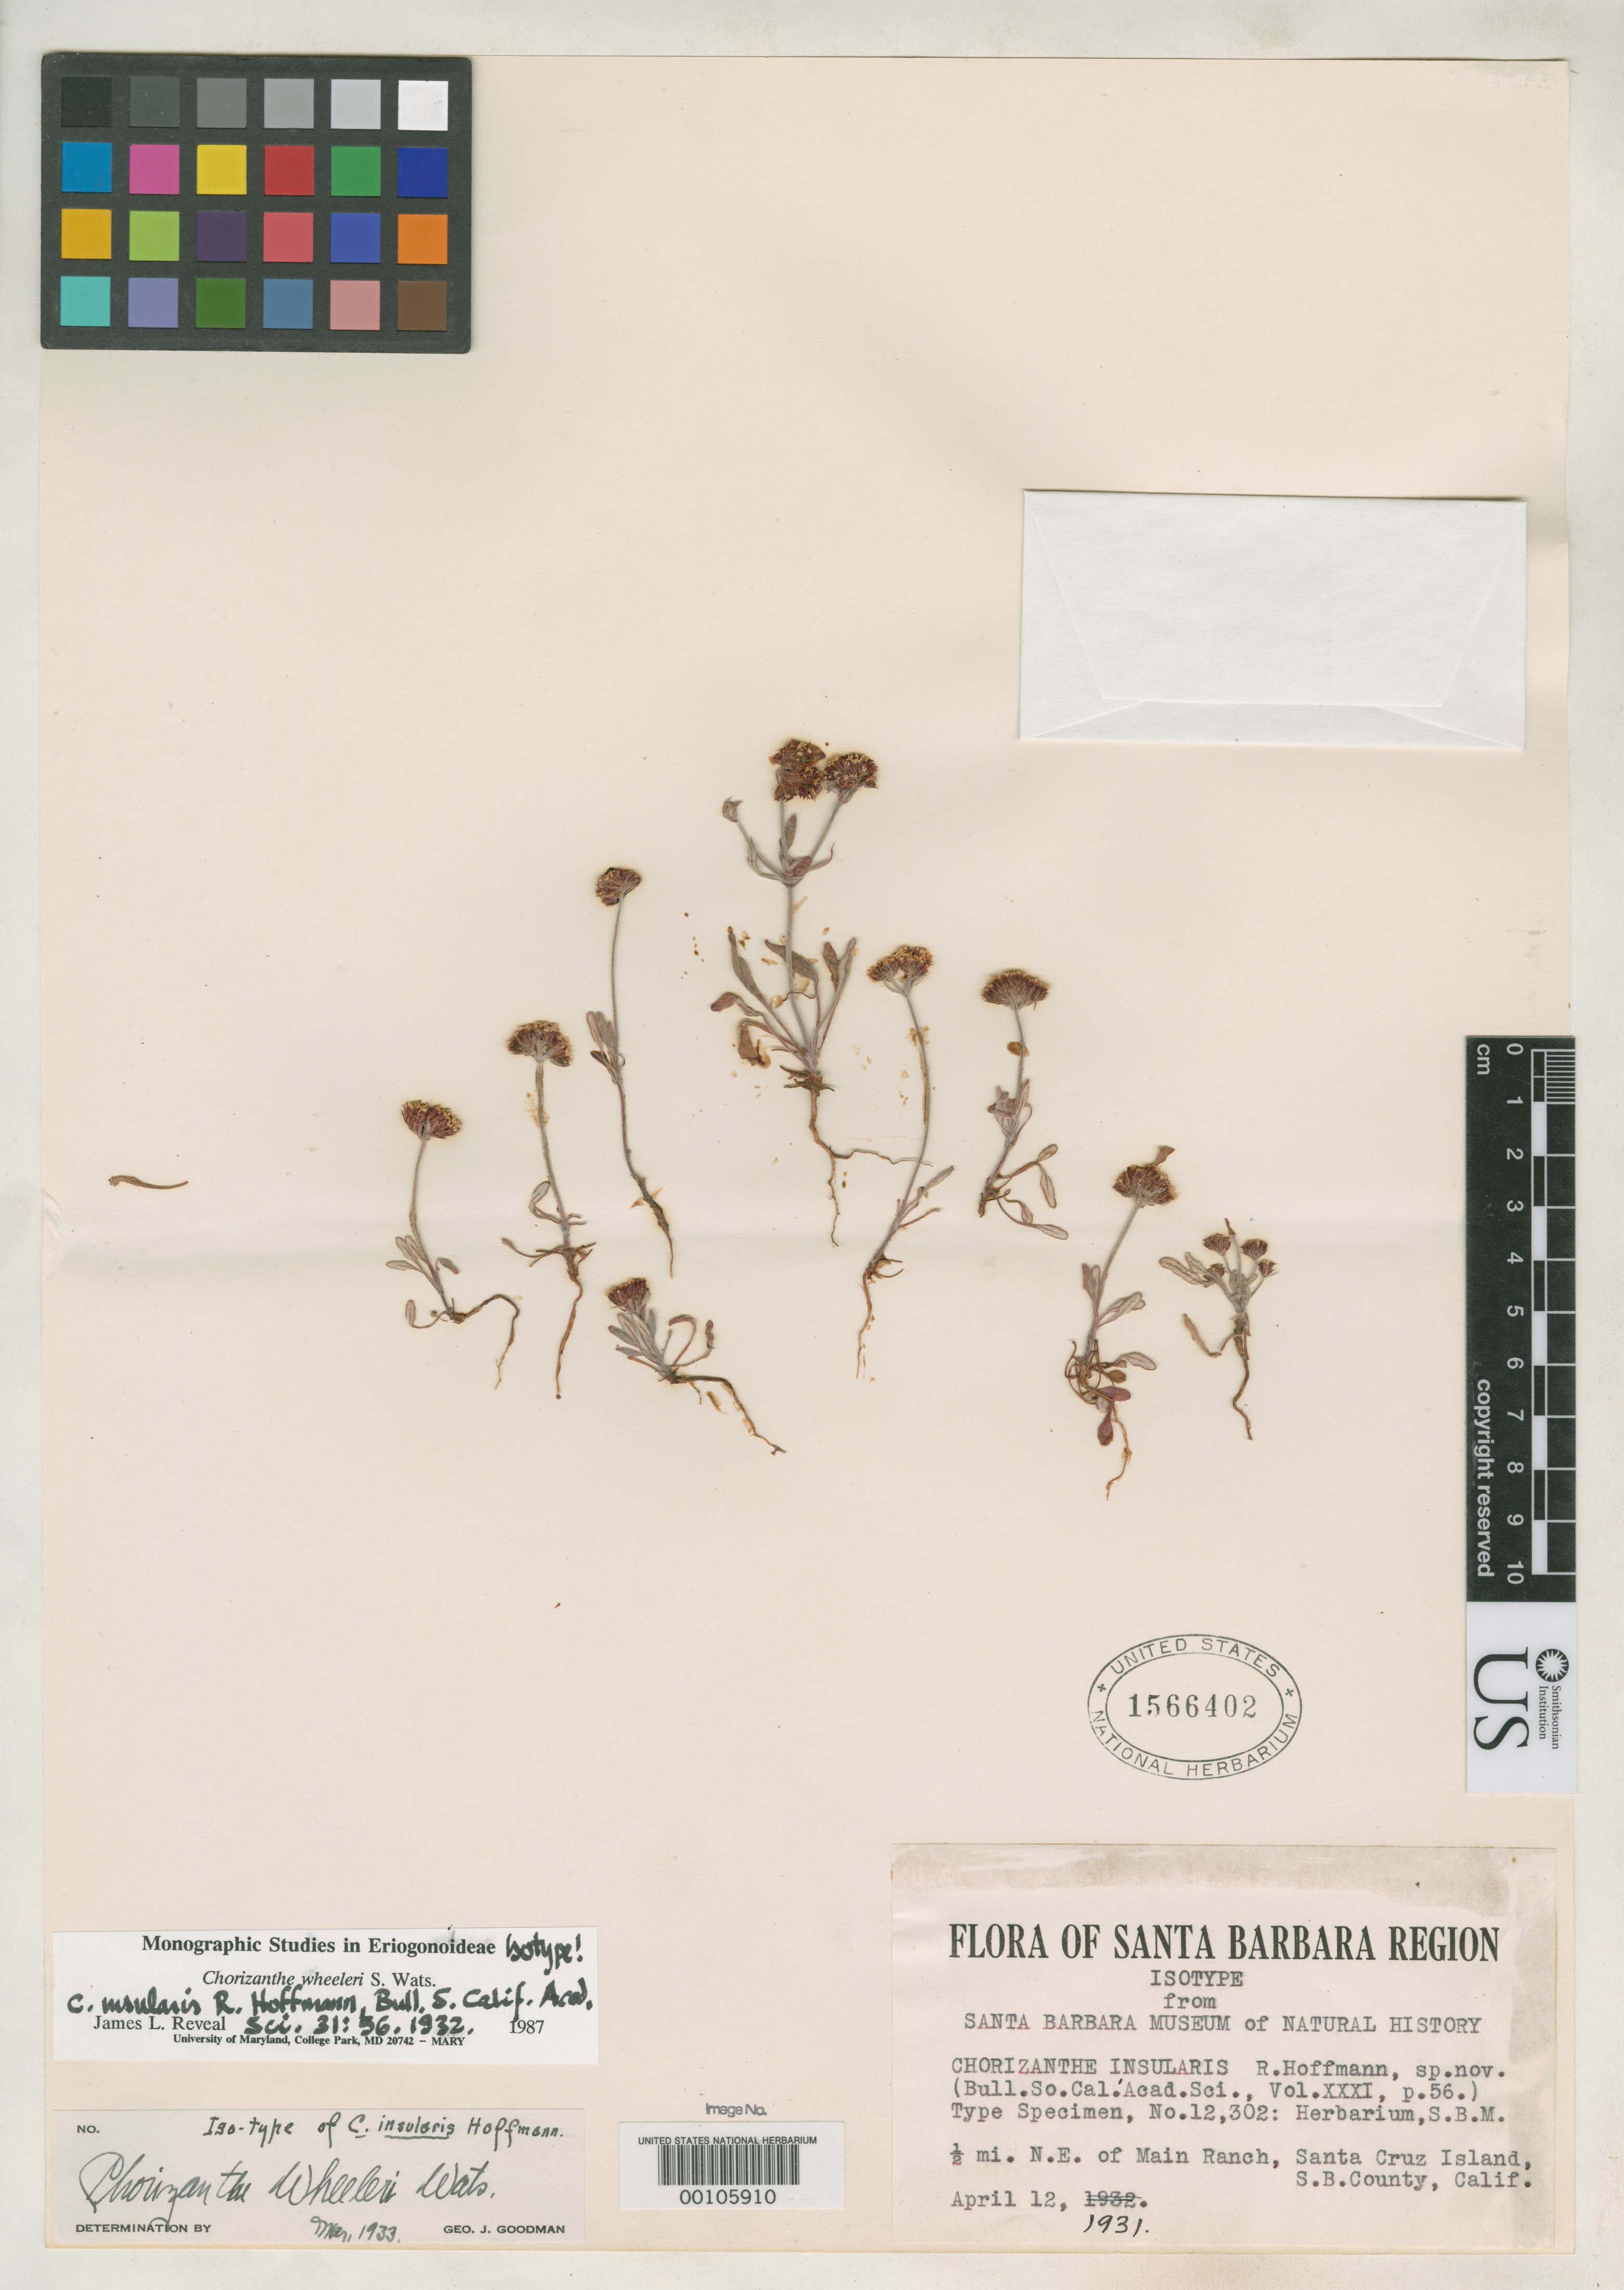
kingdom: Plantae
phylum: Tracheophyta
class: Magnoliopsida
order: Caryophyllales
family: Polygonaceae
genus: Chorizanthe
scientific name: Chorizanthe insularis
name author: Ralph Hoffm.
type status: Isotype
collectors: R. Hoffmann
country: United States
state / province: California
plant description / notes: Collector's number is 254 according to protologue; US sheet is s.n. but bears Santa Barbara herbarium number (12,302), presumably their sheet or accession number of the holotype.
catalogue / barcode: US 1566402